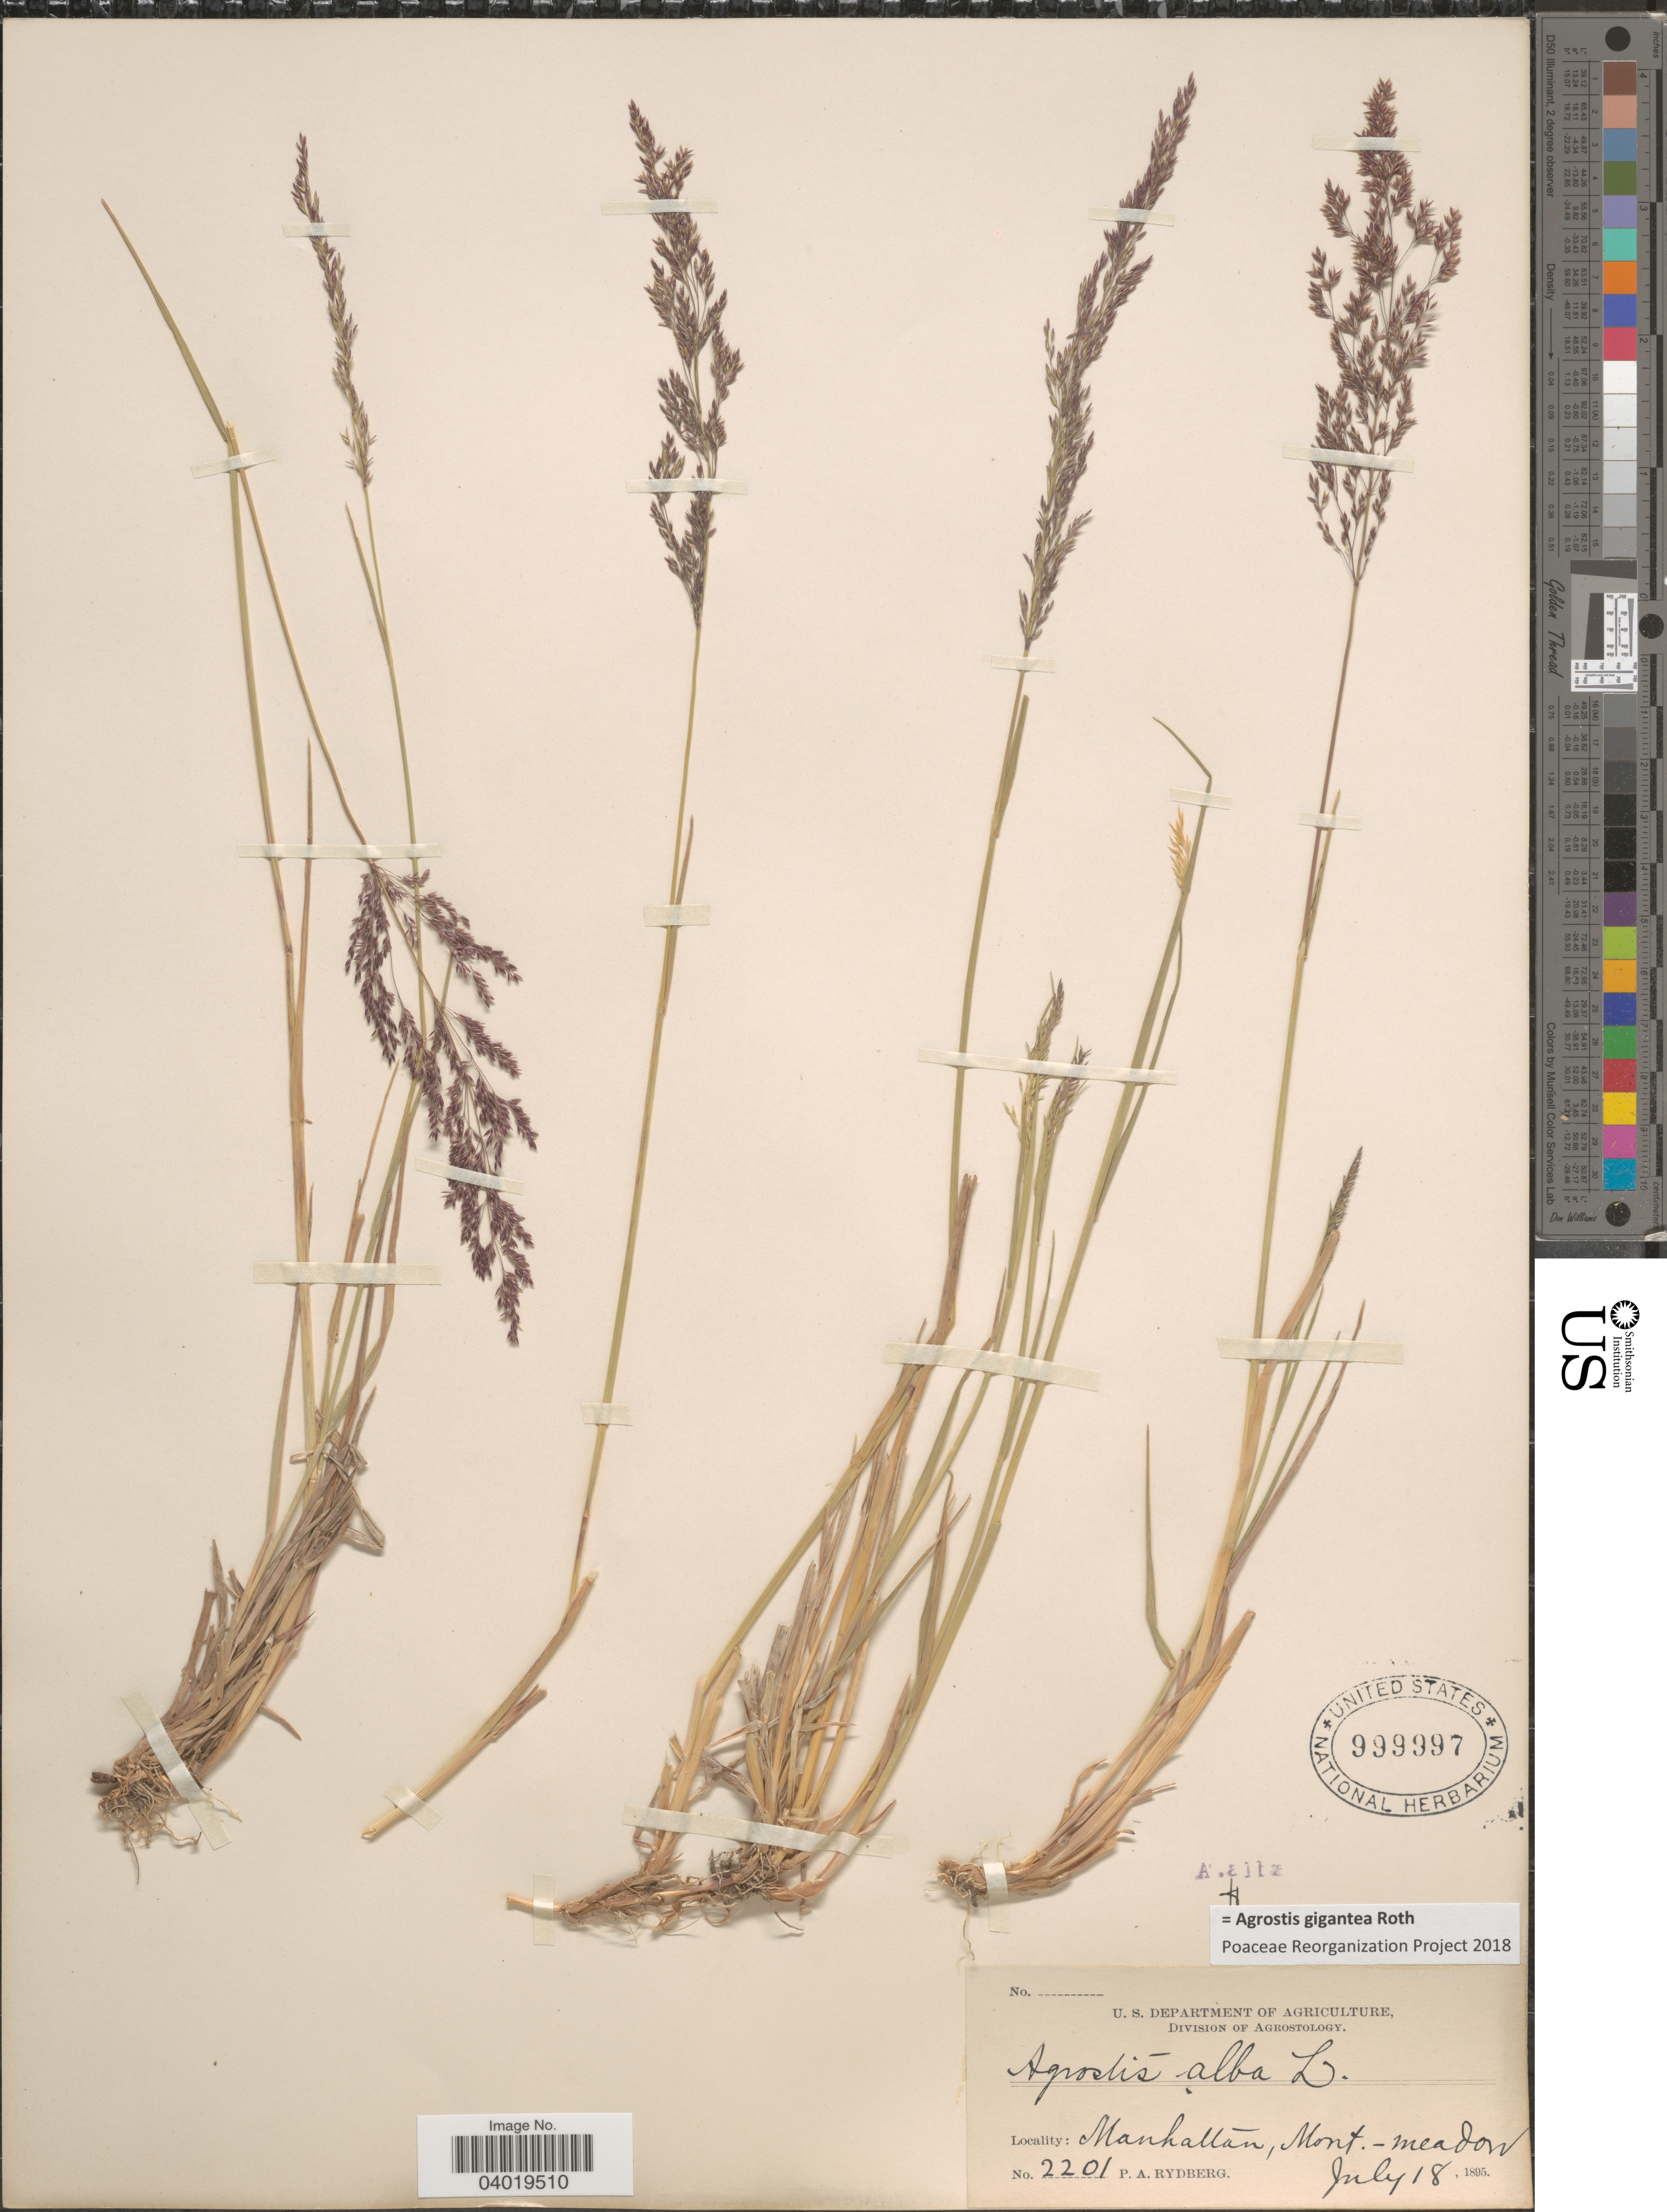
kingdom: Plantae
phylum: Tracheophyta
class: Liliopsida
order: Poales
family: Poaceae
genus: Agrostis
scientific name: Agrostis gigantea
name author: Roth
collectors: P. A. Rydberg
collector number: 2201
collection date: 1895-07-18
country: United States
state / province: Montana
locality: Manhattan.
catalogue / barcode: US 999997